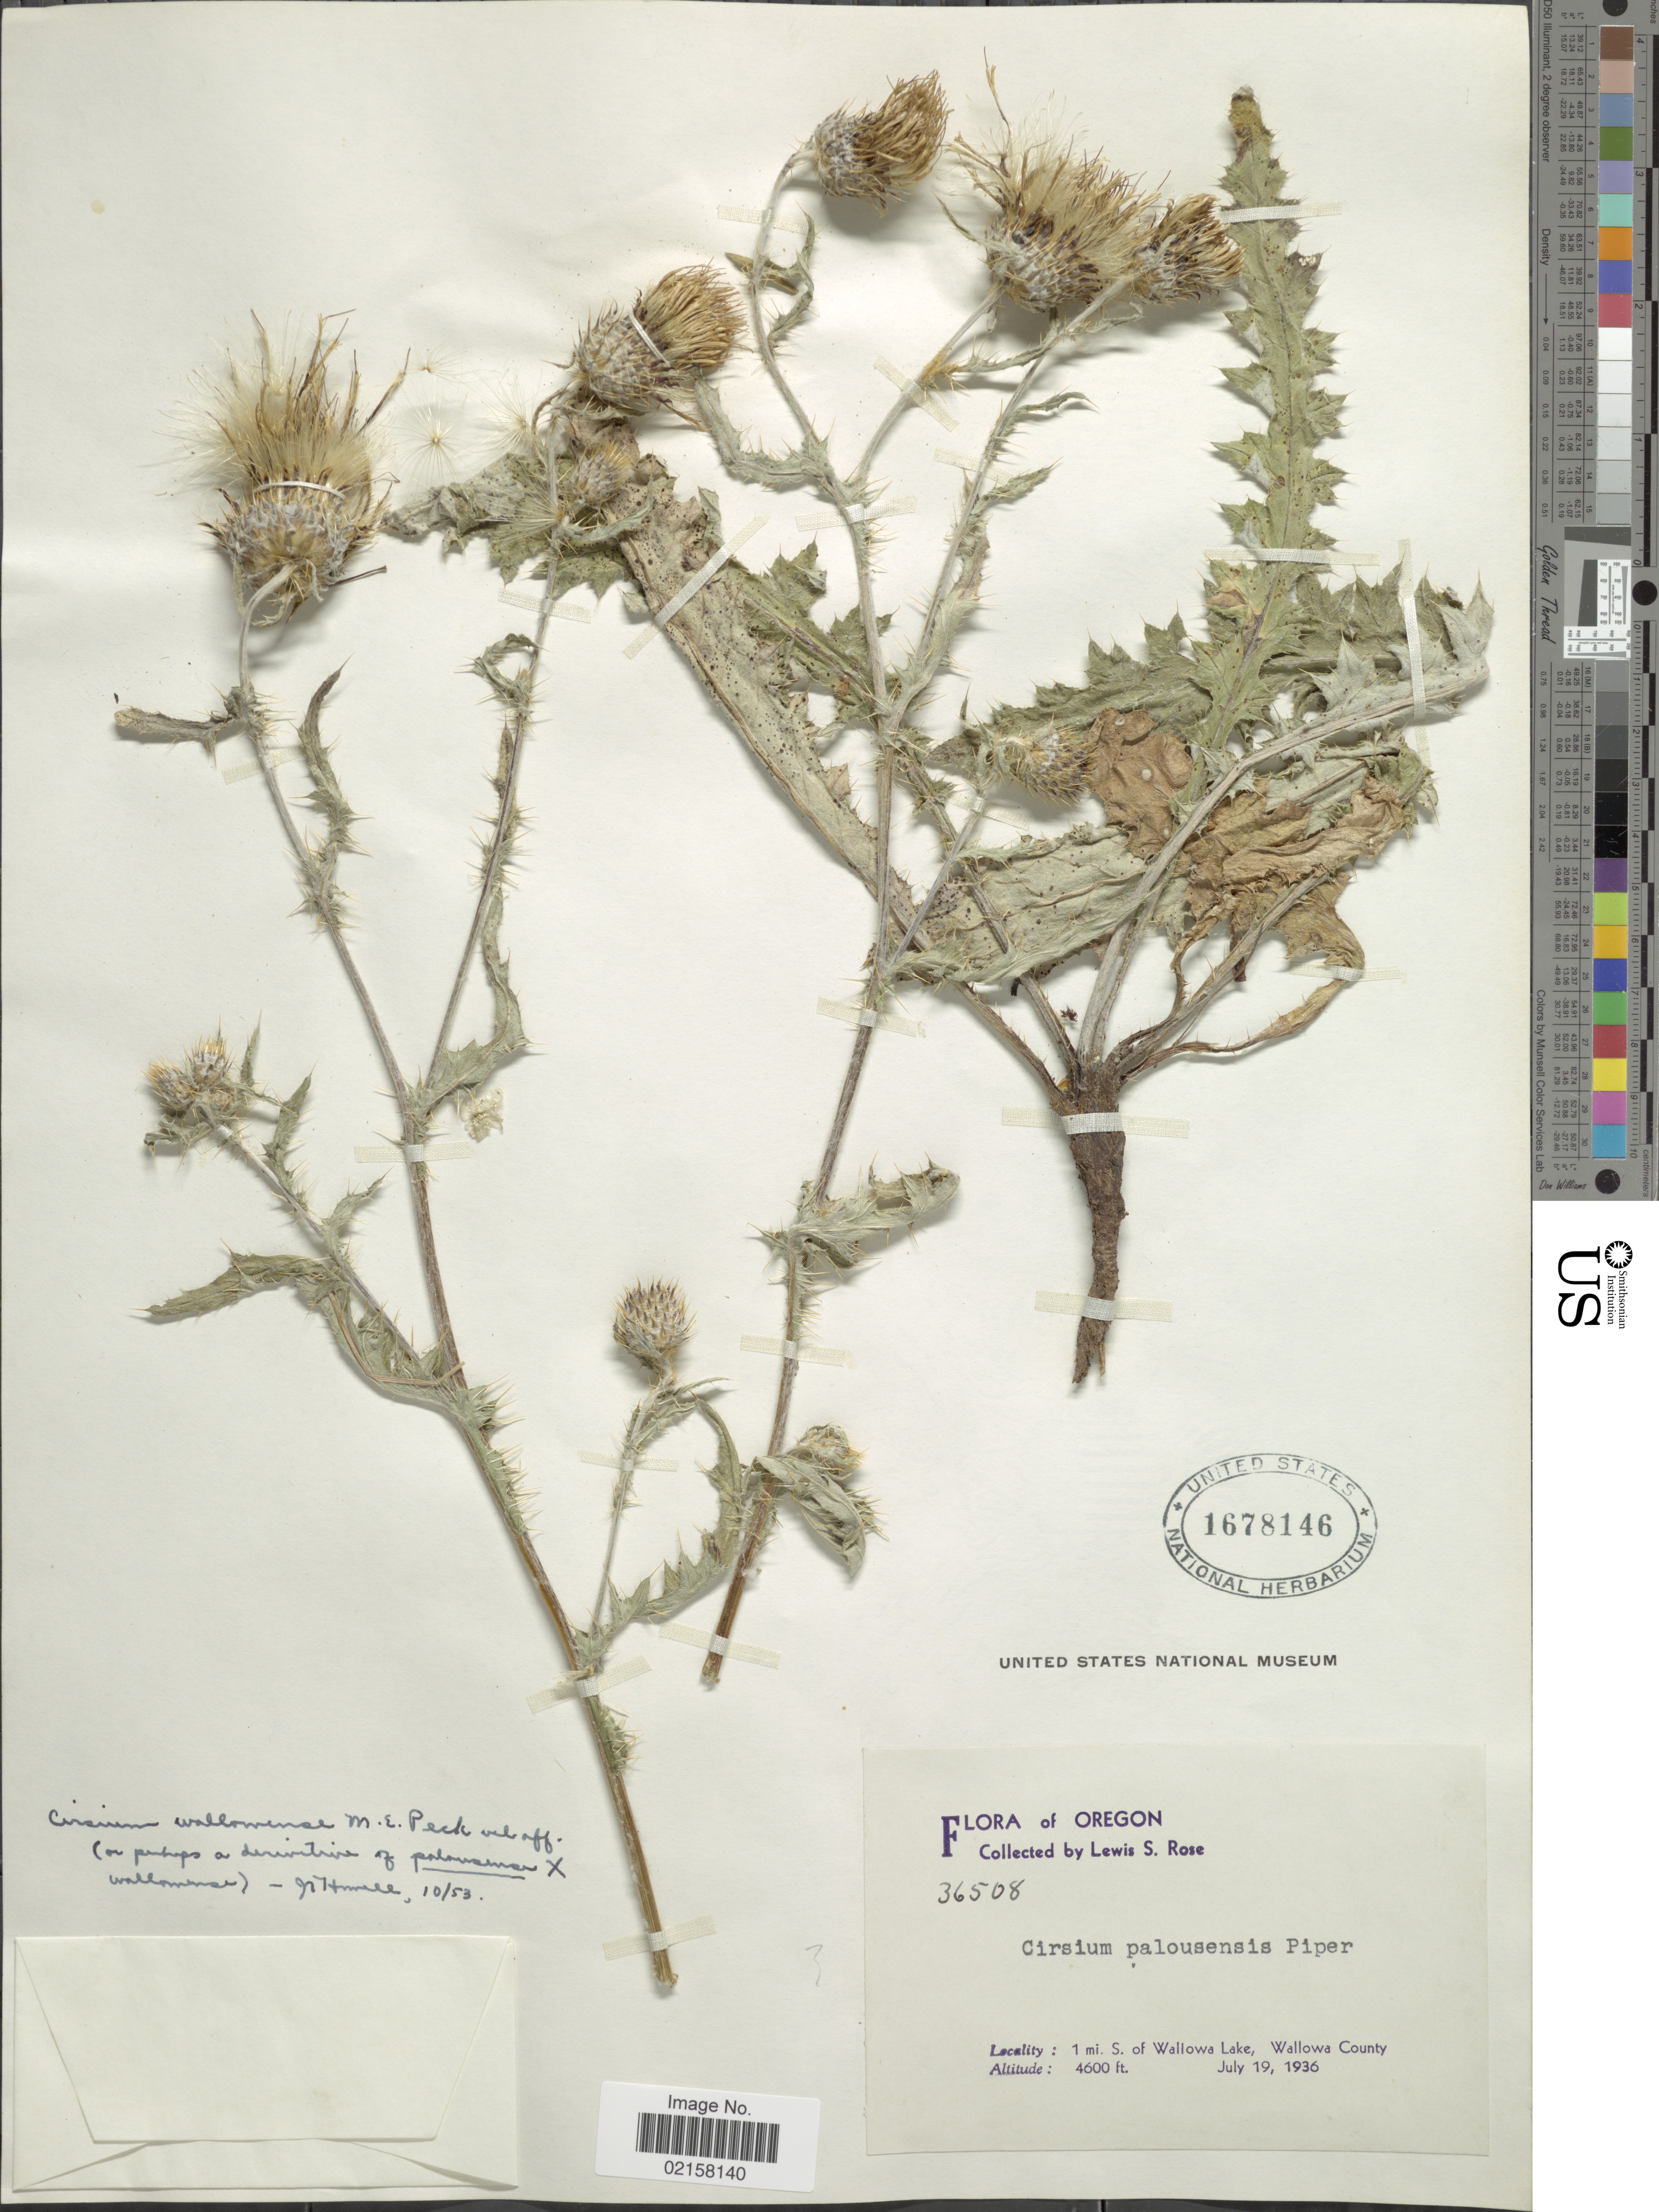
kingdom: Plantae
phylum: Tracheophyta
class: Magnoliopsida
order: Asterales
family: Asteraceae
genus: Cirsium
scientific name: Cirsium quercetorum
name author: (A. Gray) Jeps.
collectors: L. S. Rose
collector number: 36508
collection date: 1936-07-19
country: United States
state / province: Oregon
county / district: Wallowa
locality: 1 mi. S. of Wallowa Lake, Wallowa County.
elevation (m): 1402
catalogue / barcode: US 1678146